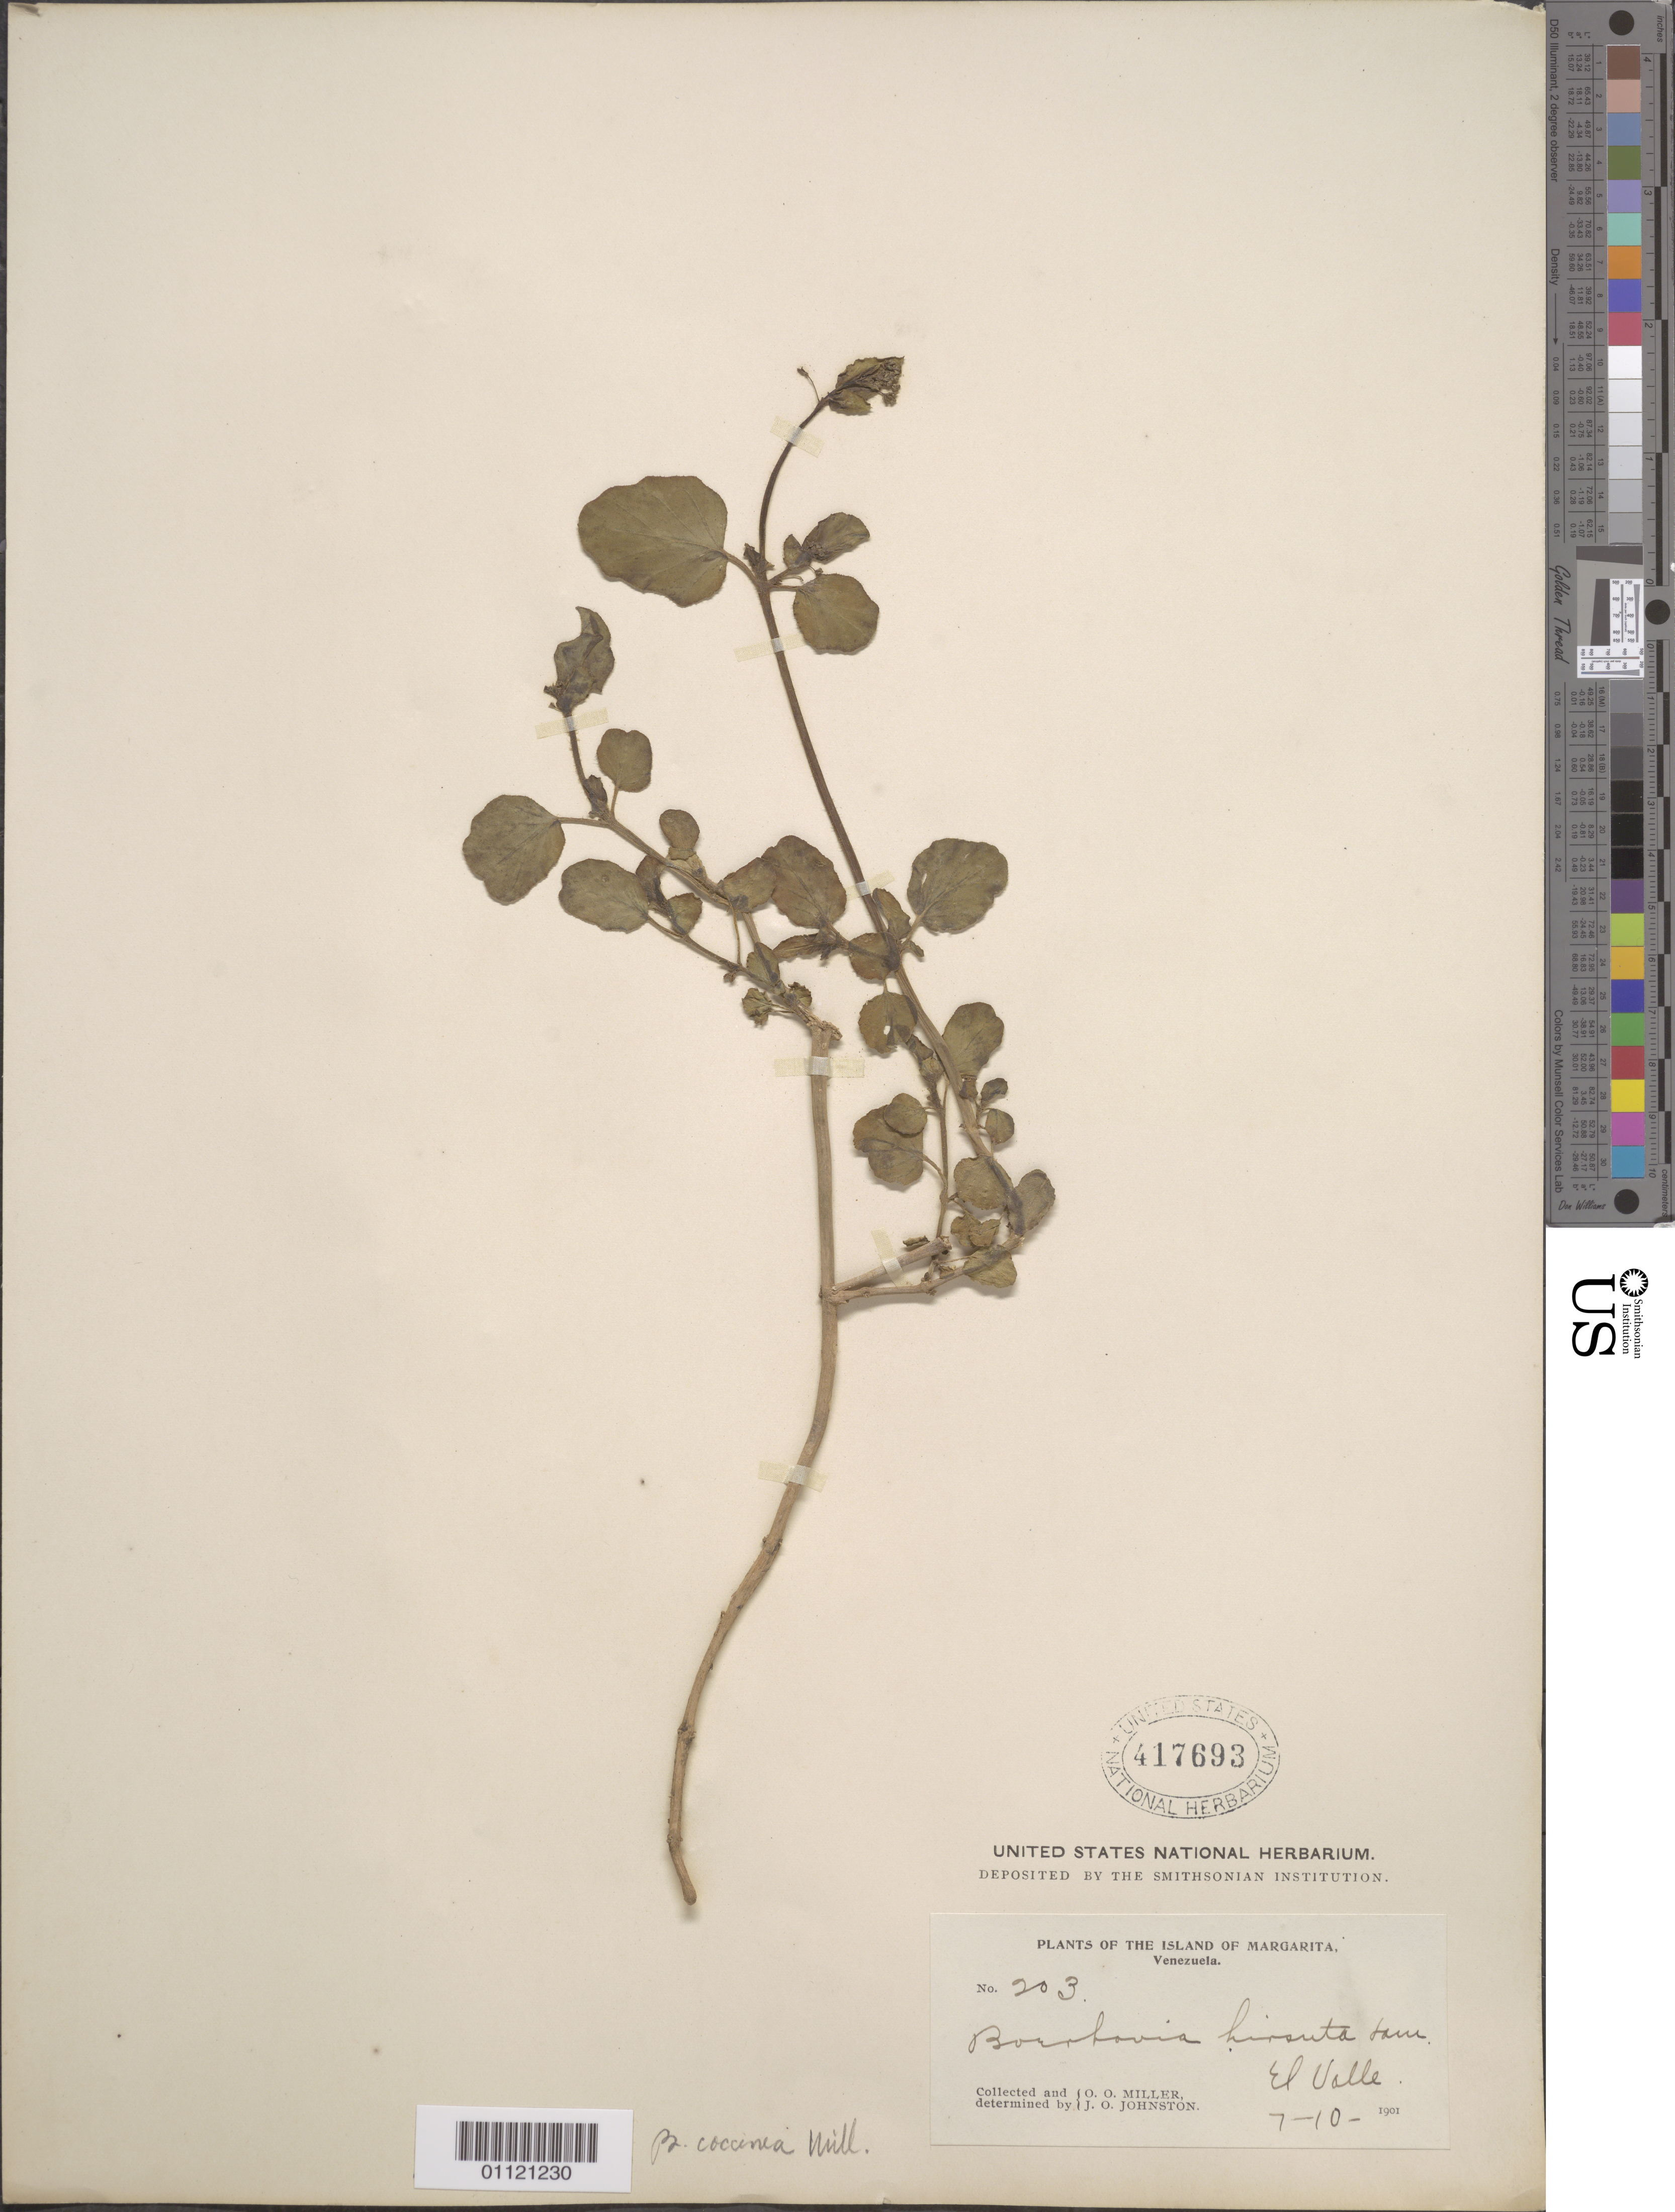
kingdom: Plantae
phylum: Tracheophyta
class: Magnoliopsida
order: Caryophyllales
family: Nyctaginaceae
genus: Boerhavia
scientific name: Boerhavia coccinea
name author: Mill.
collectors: O. O. Miller & J. Johnston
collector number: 203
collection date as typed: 10 Jul 1901 or 07 Oct 1901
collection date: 1901-07-10 or 1901-10-07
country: Venezuela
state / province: Nueva Esparta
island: Margarita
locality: El Valle.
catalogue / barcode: US 417693